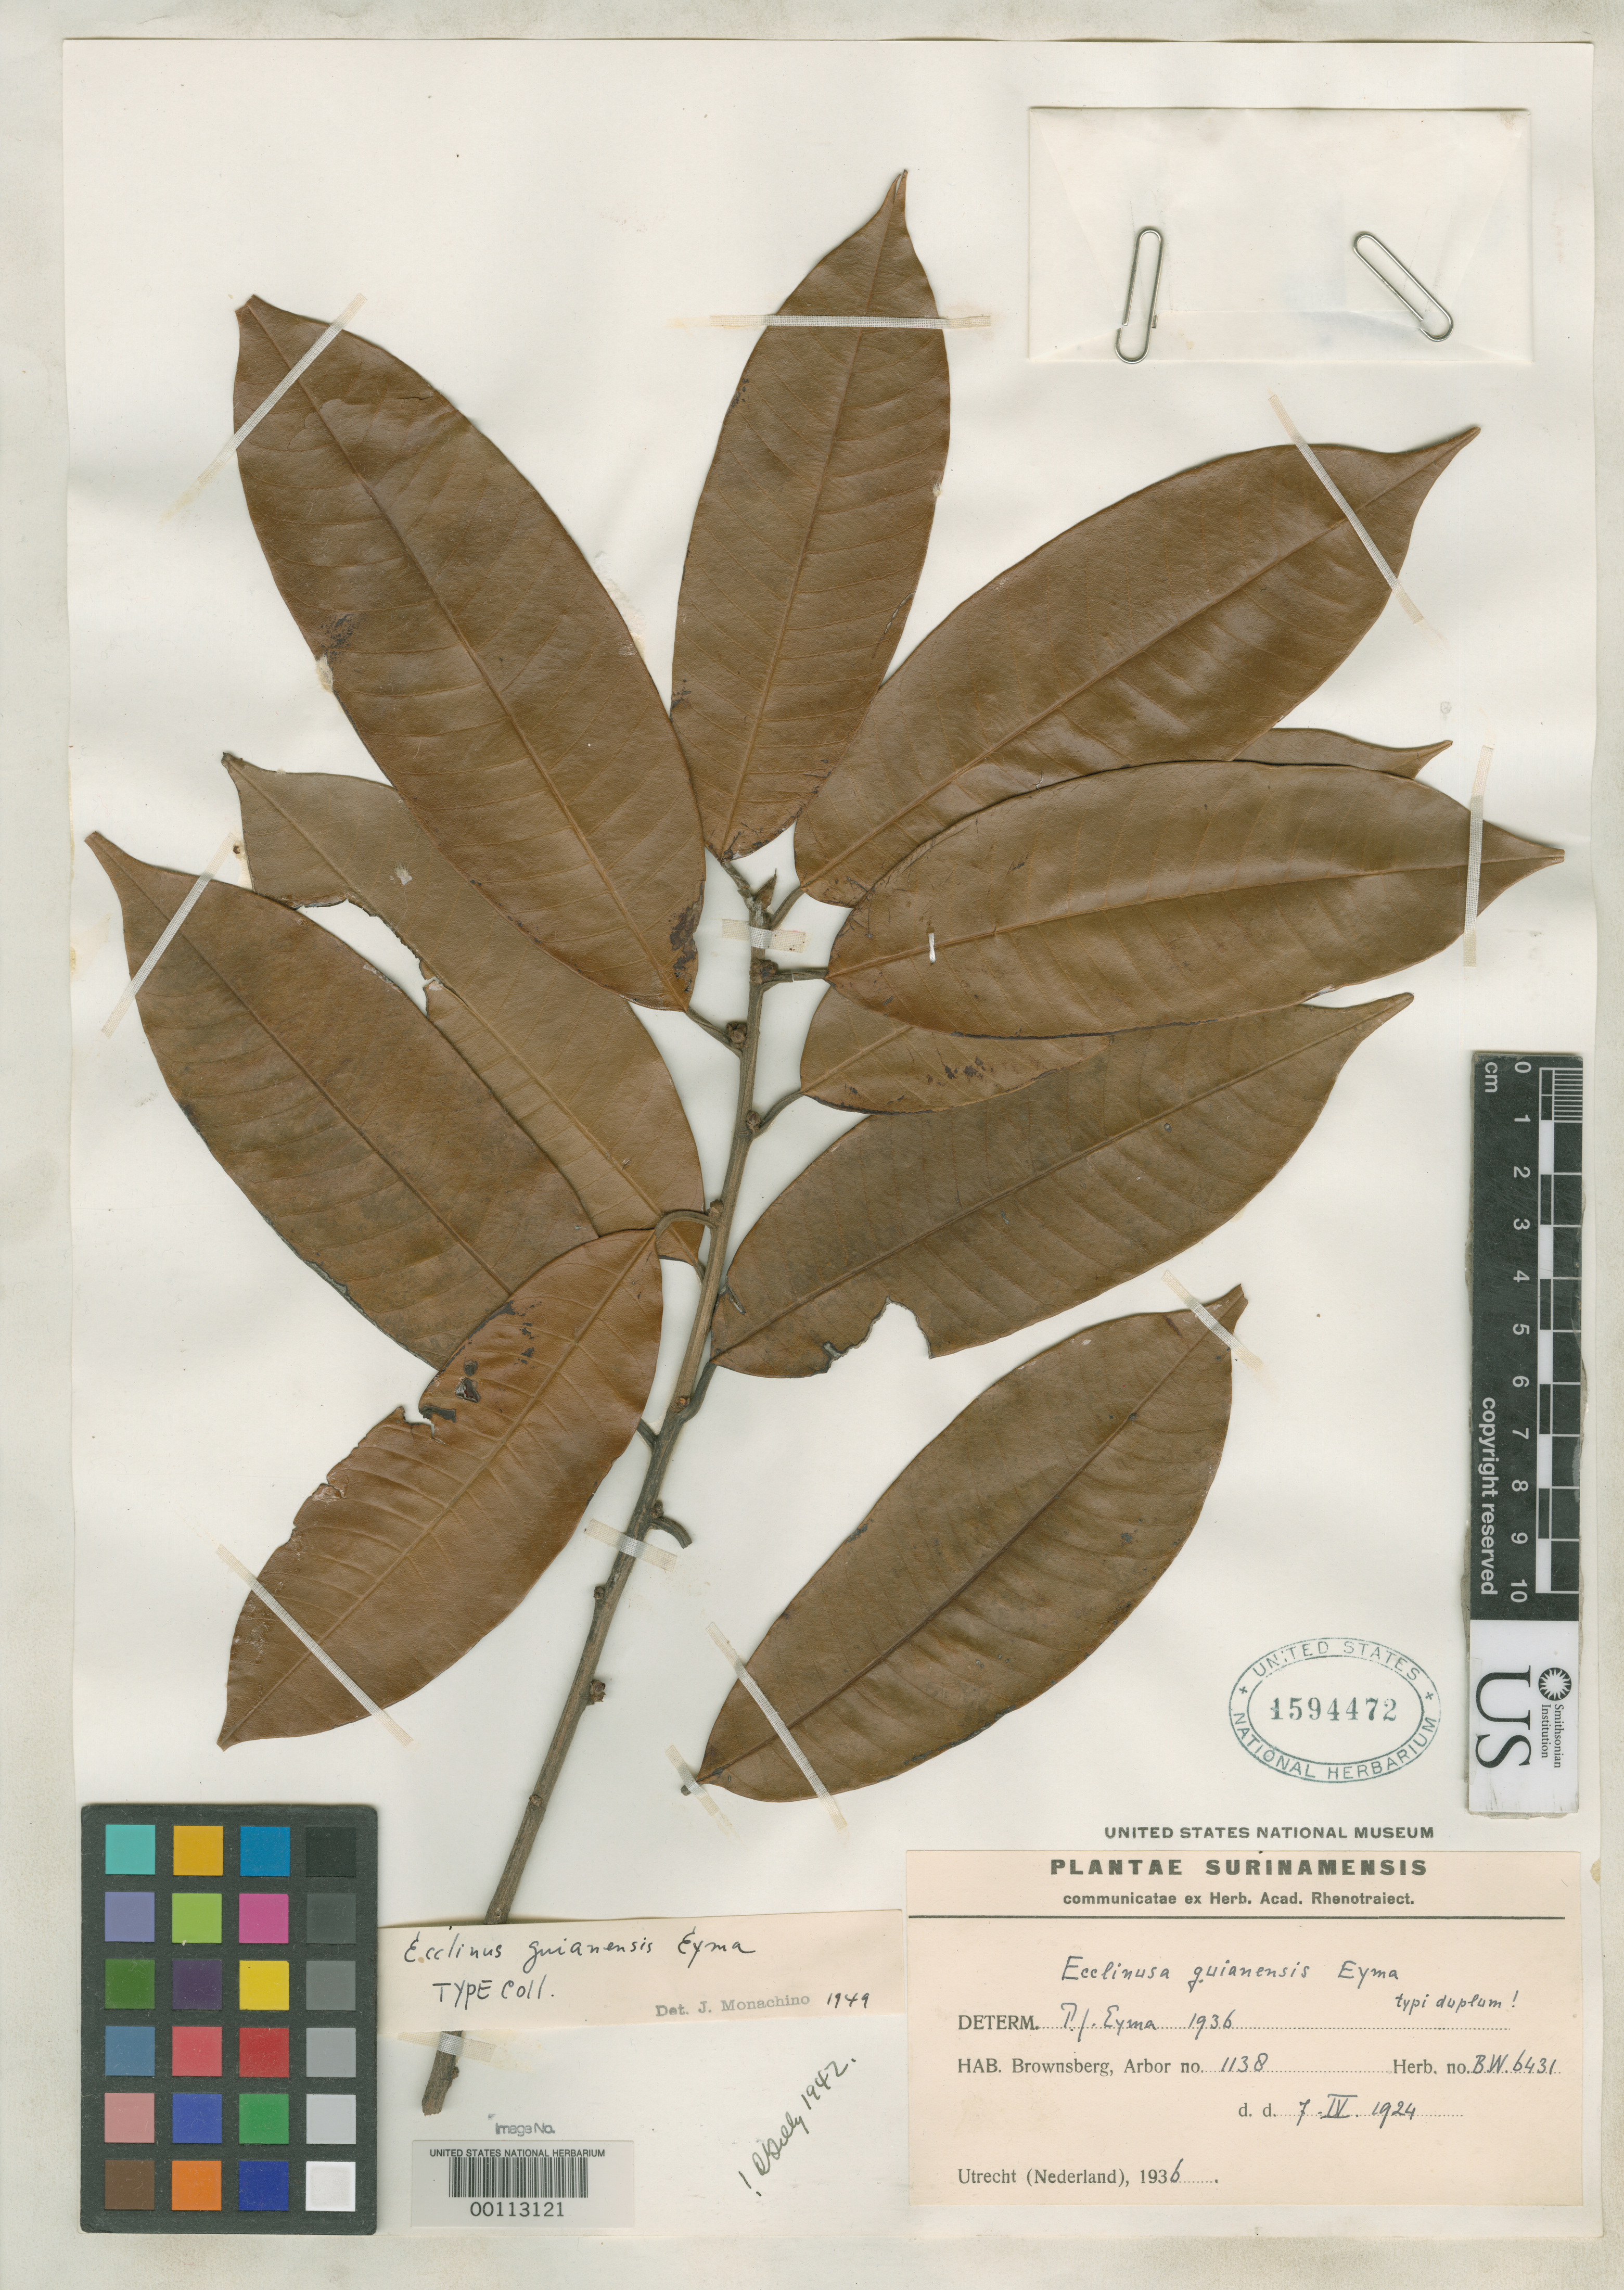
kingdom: Plantae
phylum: Tracheophyta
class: Magnoliopsida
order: Ericales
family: Sapotaceae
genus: Ecclinusa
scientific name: Ecclinusa guianensis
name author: Eyma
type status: Isosyntype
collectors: C. F. Martius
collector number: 6431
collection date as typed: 07 Apr 1924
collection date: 1924-04-07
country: Suriname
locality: Brownsberg.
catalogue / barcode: US 1594472